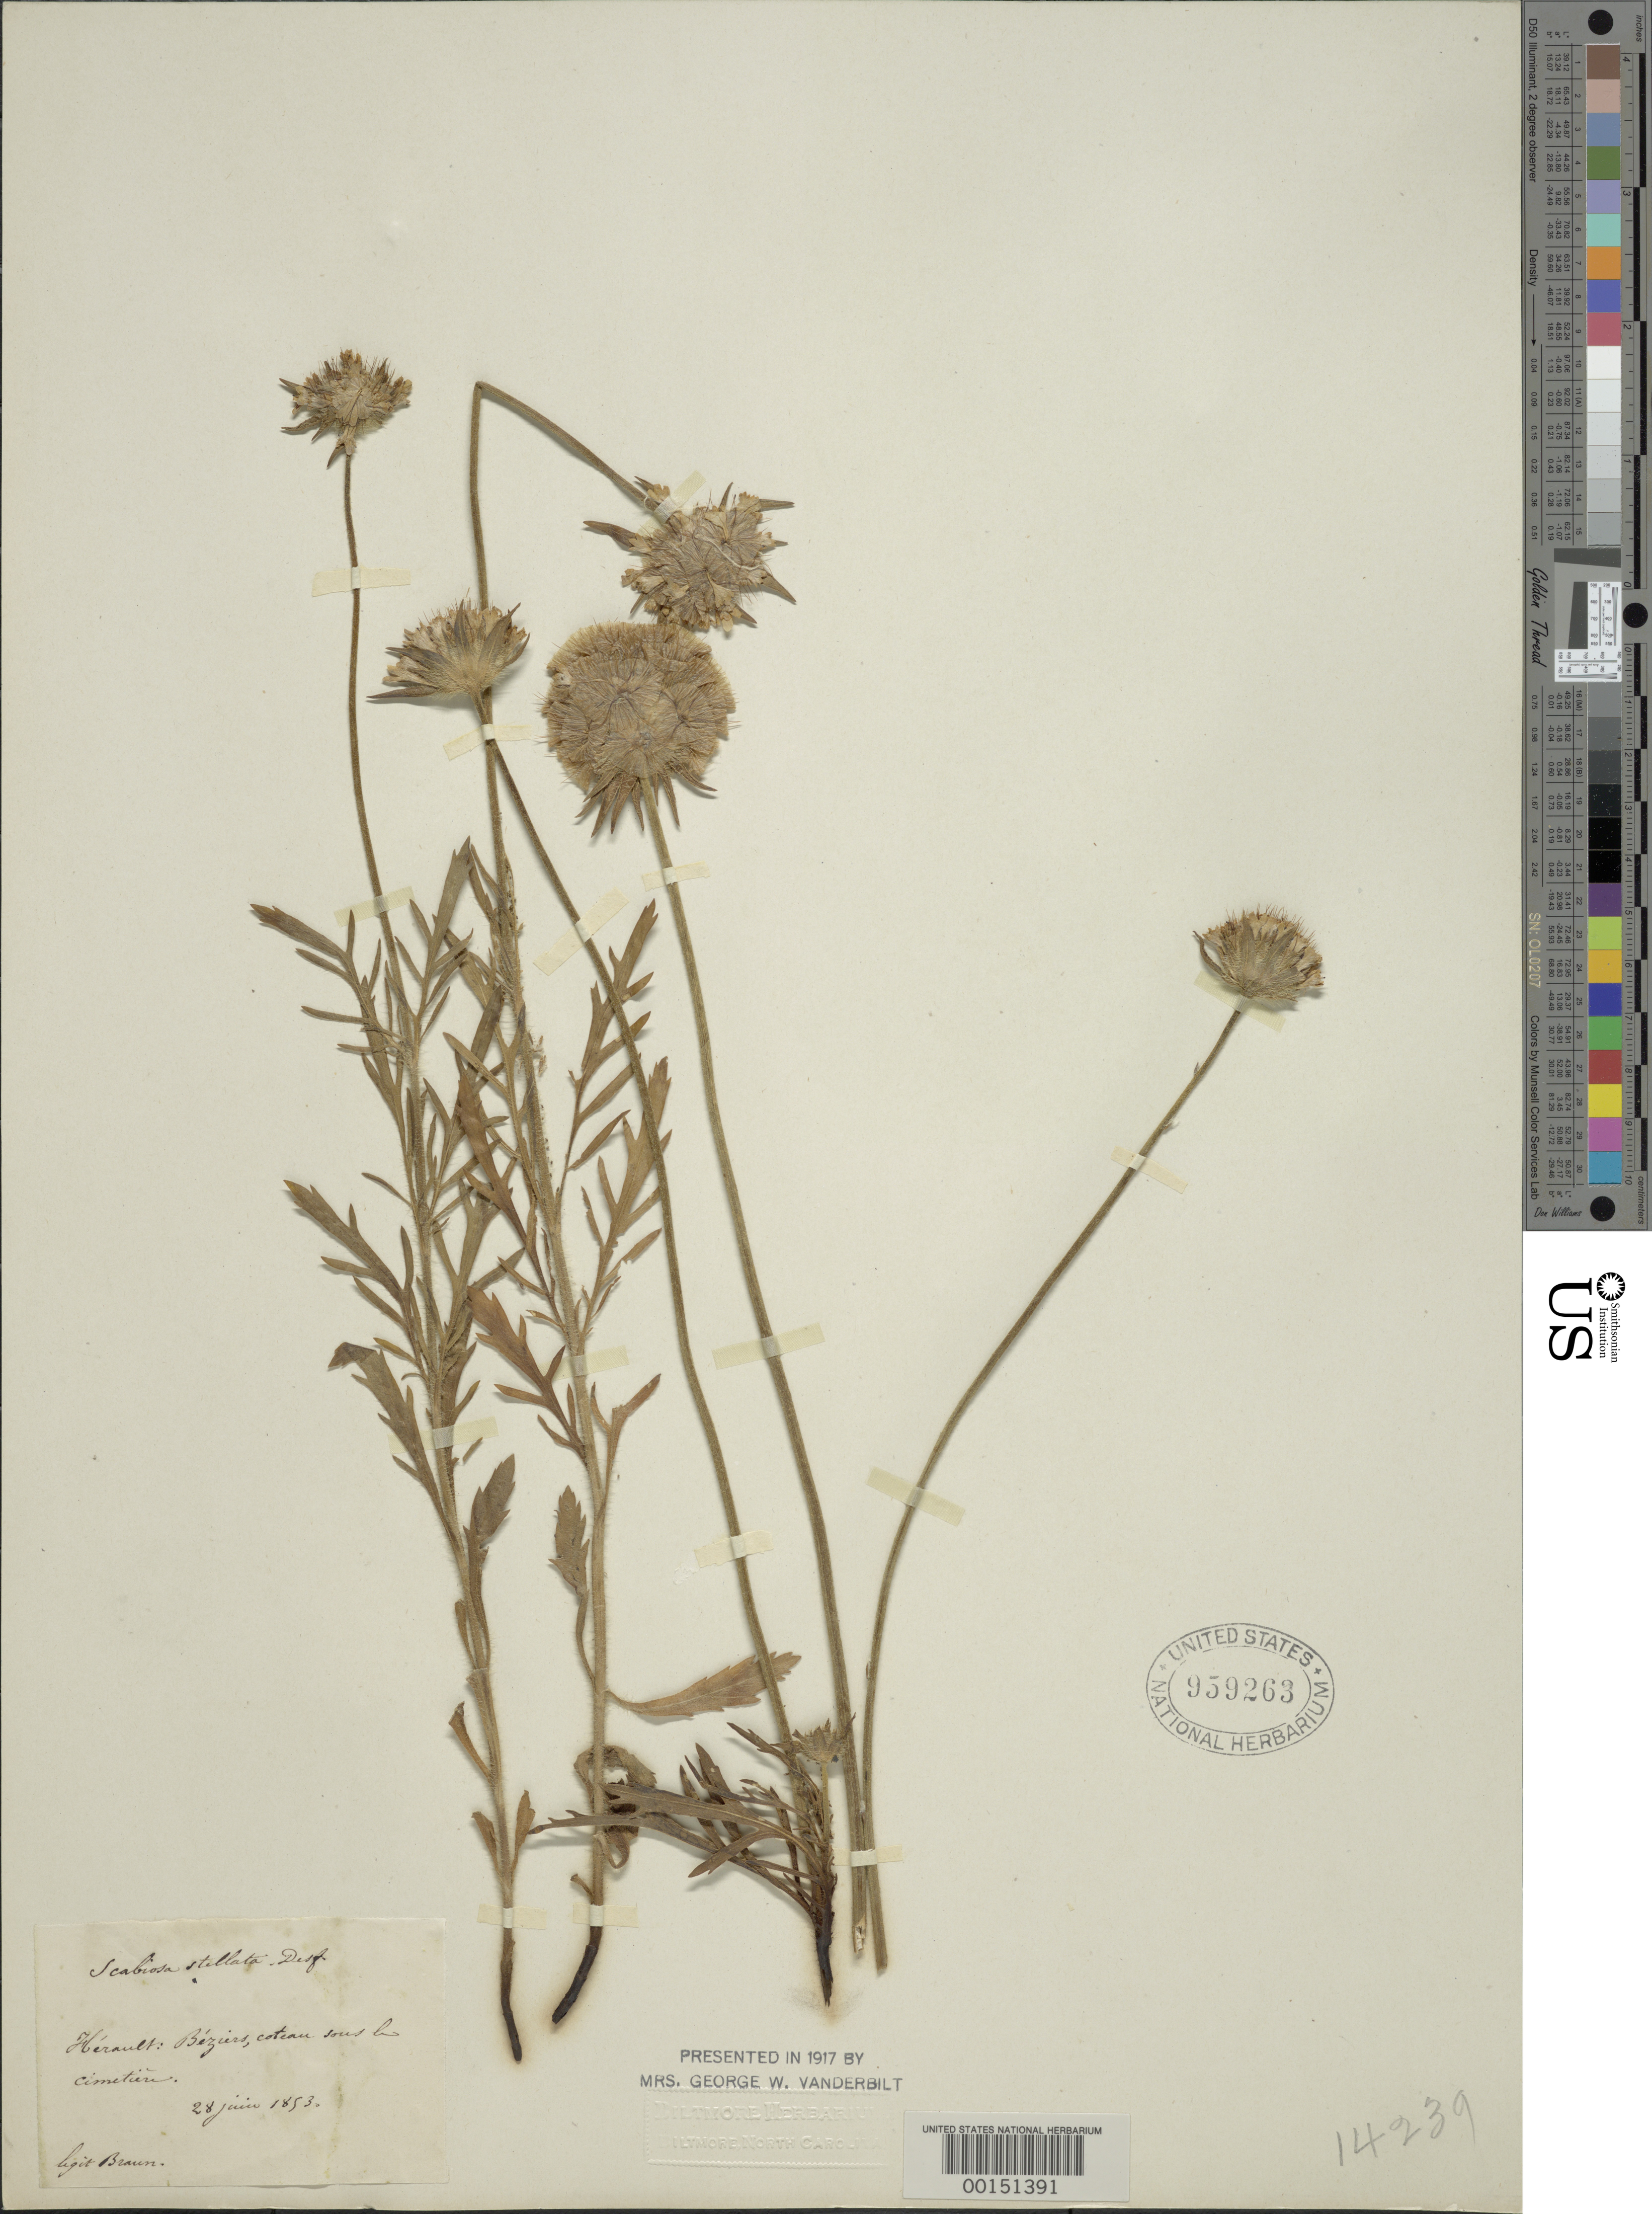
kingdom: Plantae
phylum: Tracheophyta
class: Magnoliopsida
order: Dipsacales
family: Caprifoliaceae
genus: Scabiosa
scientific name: Scabiosa stellata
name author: L.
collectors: A. Braun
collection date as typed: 28 Jun 1893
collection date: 1893-06-28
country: France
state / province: Occitanie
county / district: Hérault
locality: Herault, Biziers. [Béziers?]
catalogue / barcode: US 959263